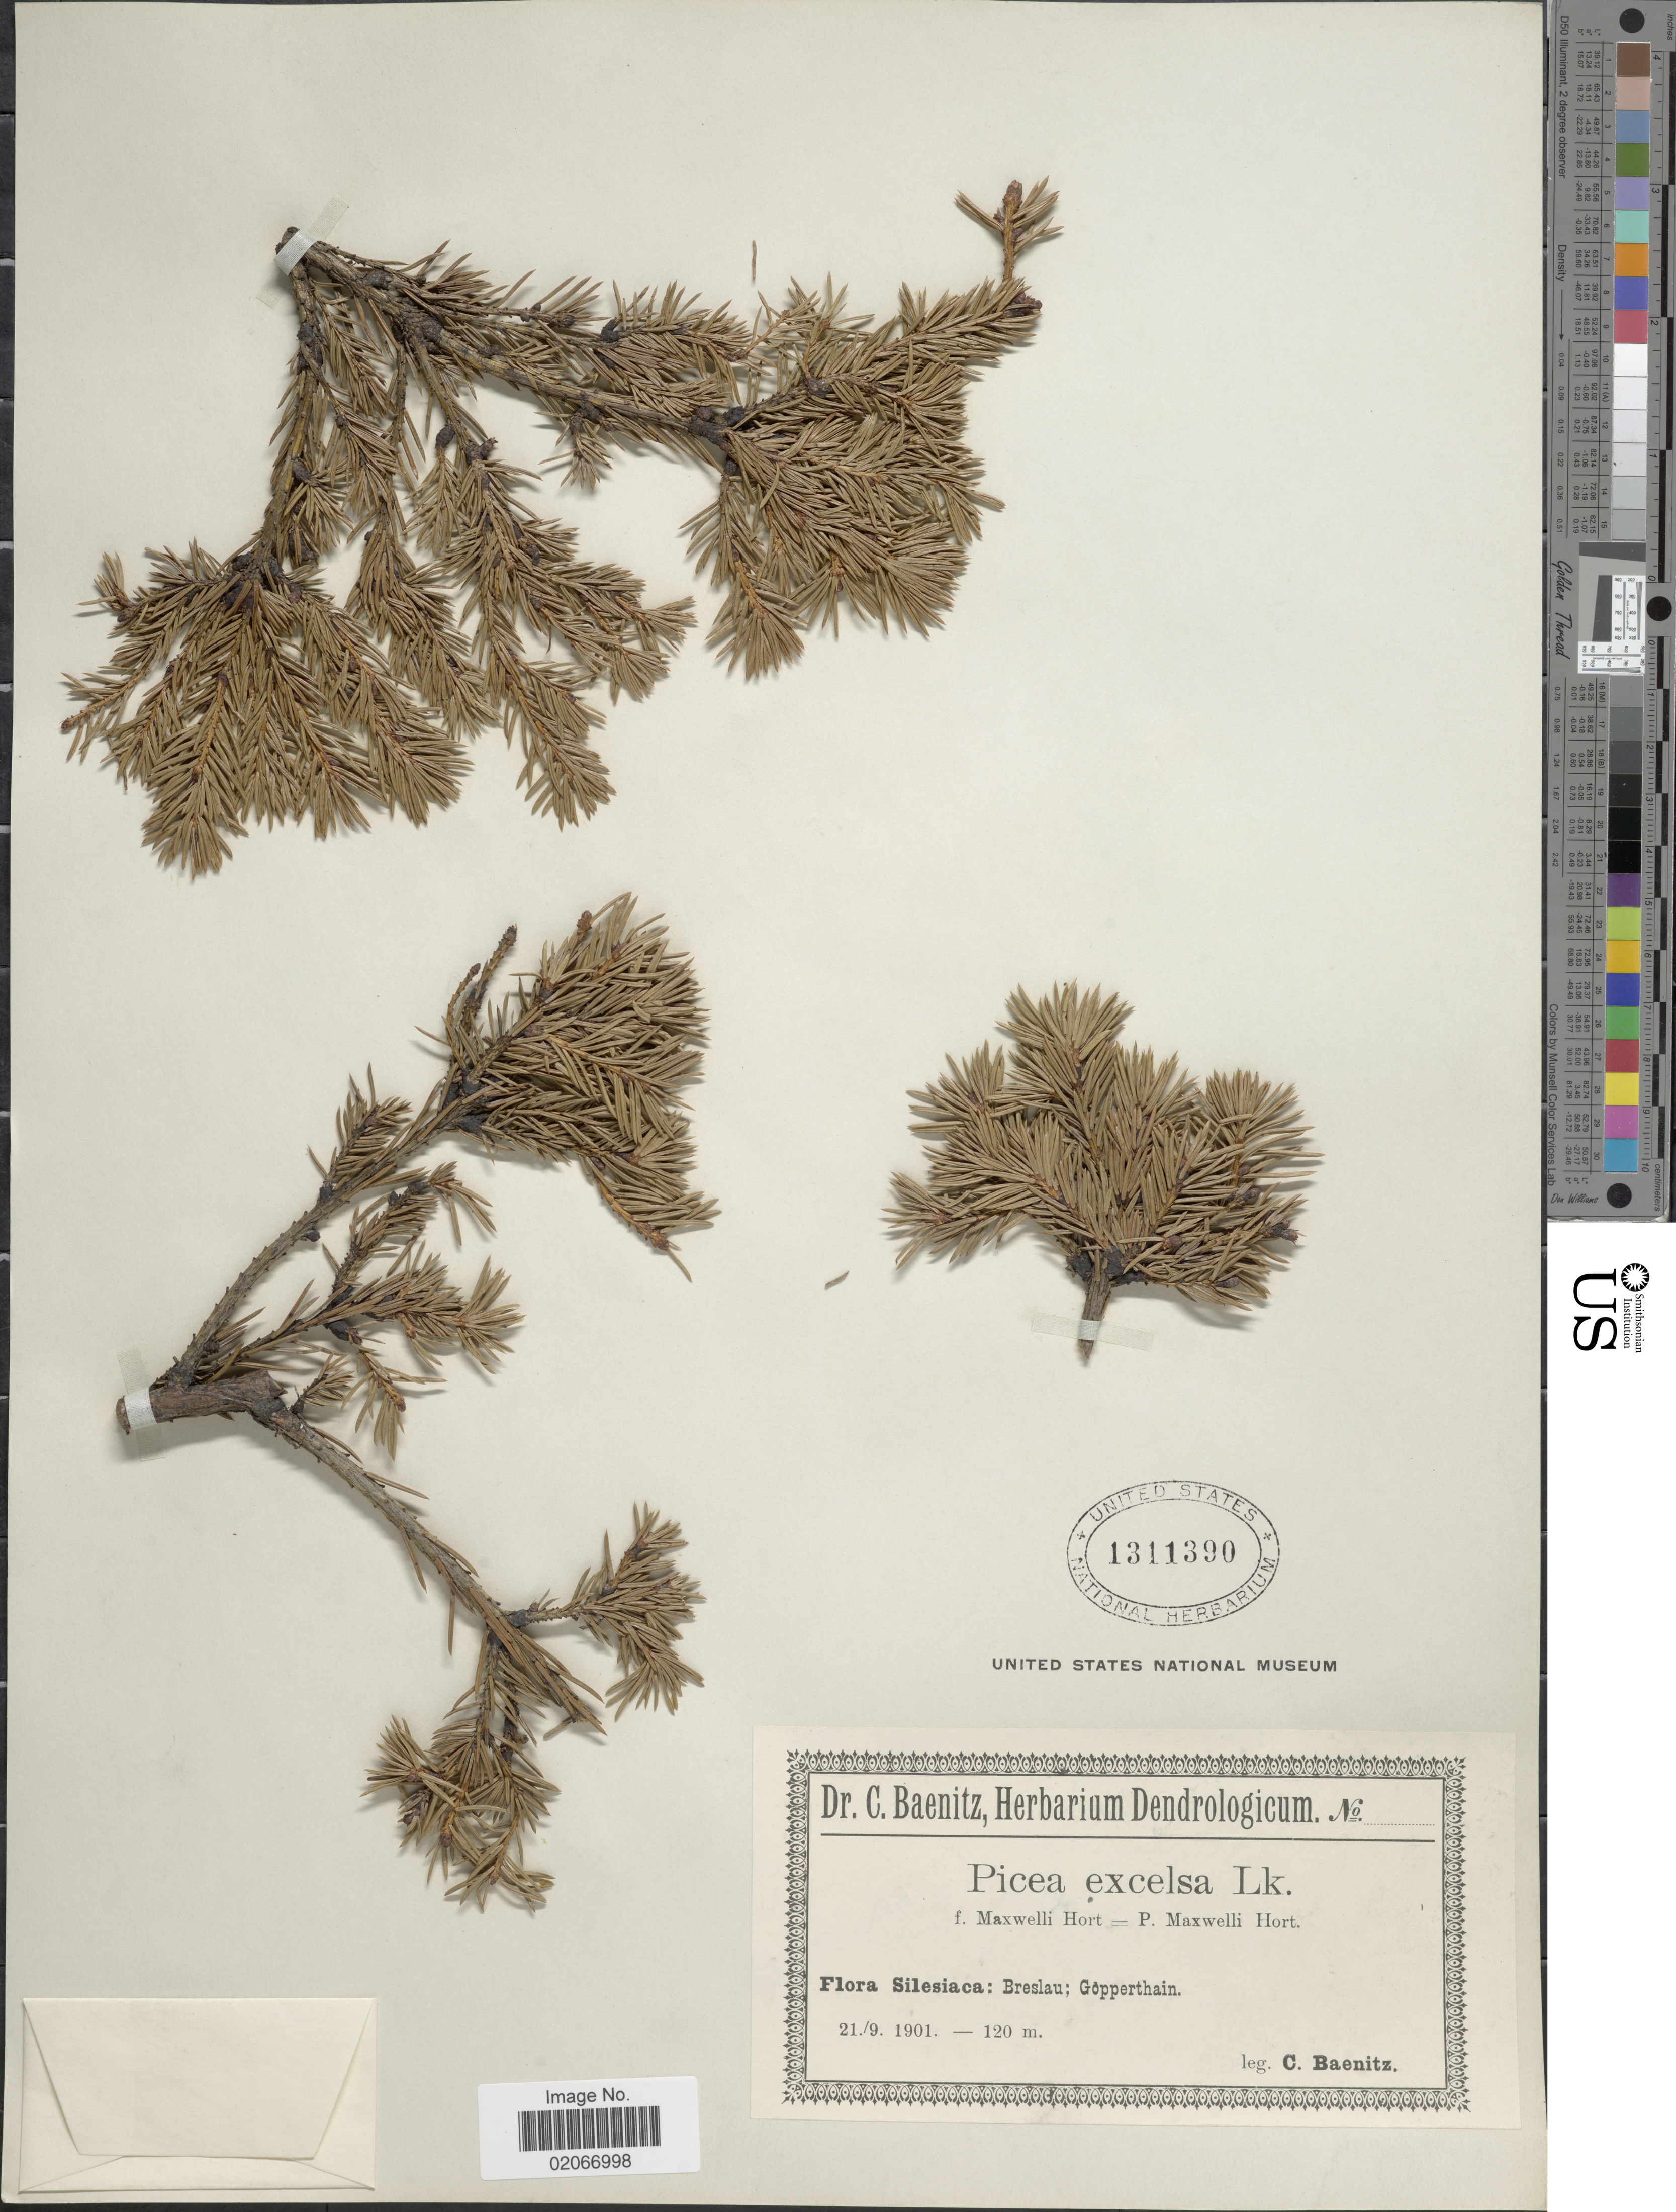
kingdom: Plantae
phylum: Tracheophyta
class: Pinopsida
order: Pinales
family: Pinaceae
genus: Picea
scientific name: Picea excelsa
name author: Link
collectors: C. G. Baenitz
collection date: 1901-09-21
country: Poland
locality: Silesiaca: Breslau; Gopperthain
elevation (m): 120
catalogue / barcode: US 1311390